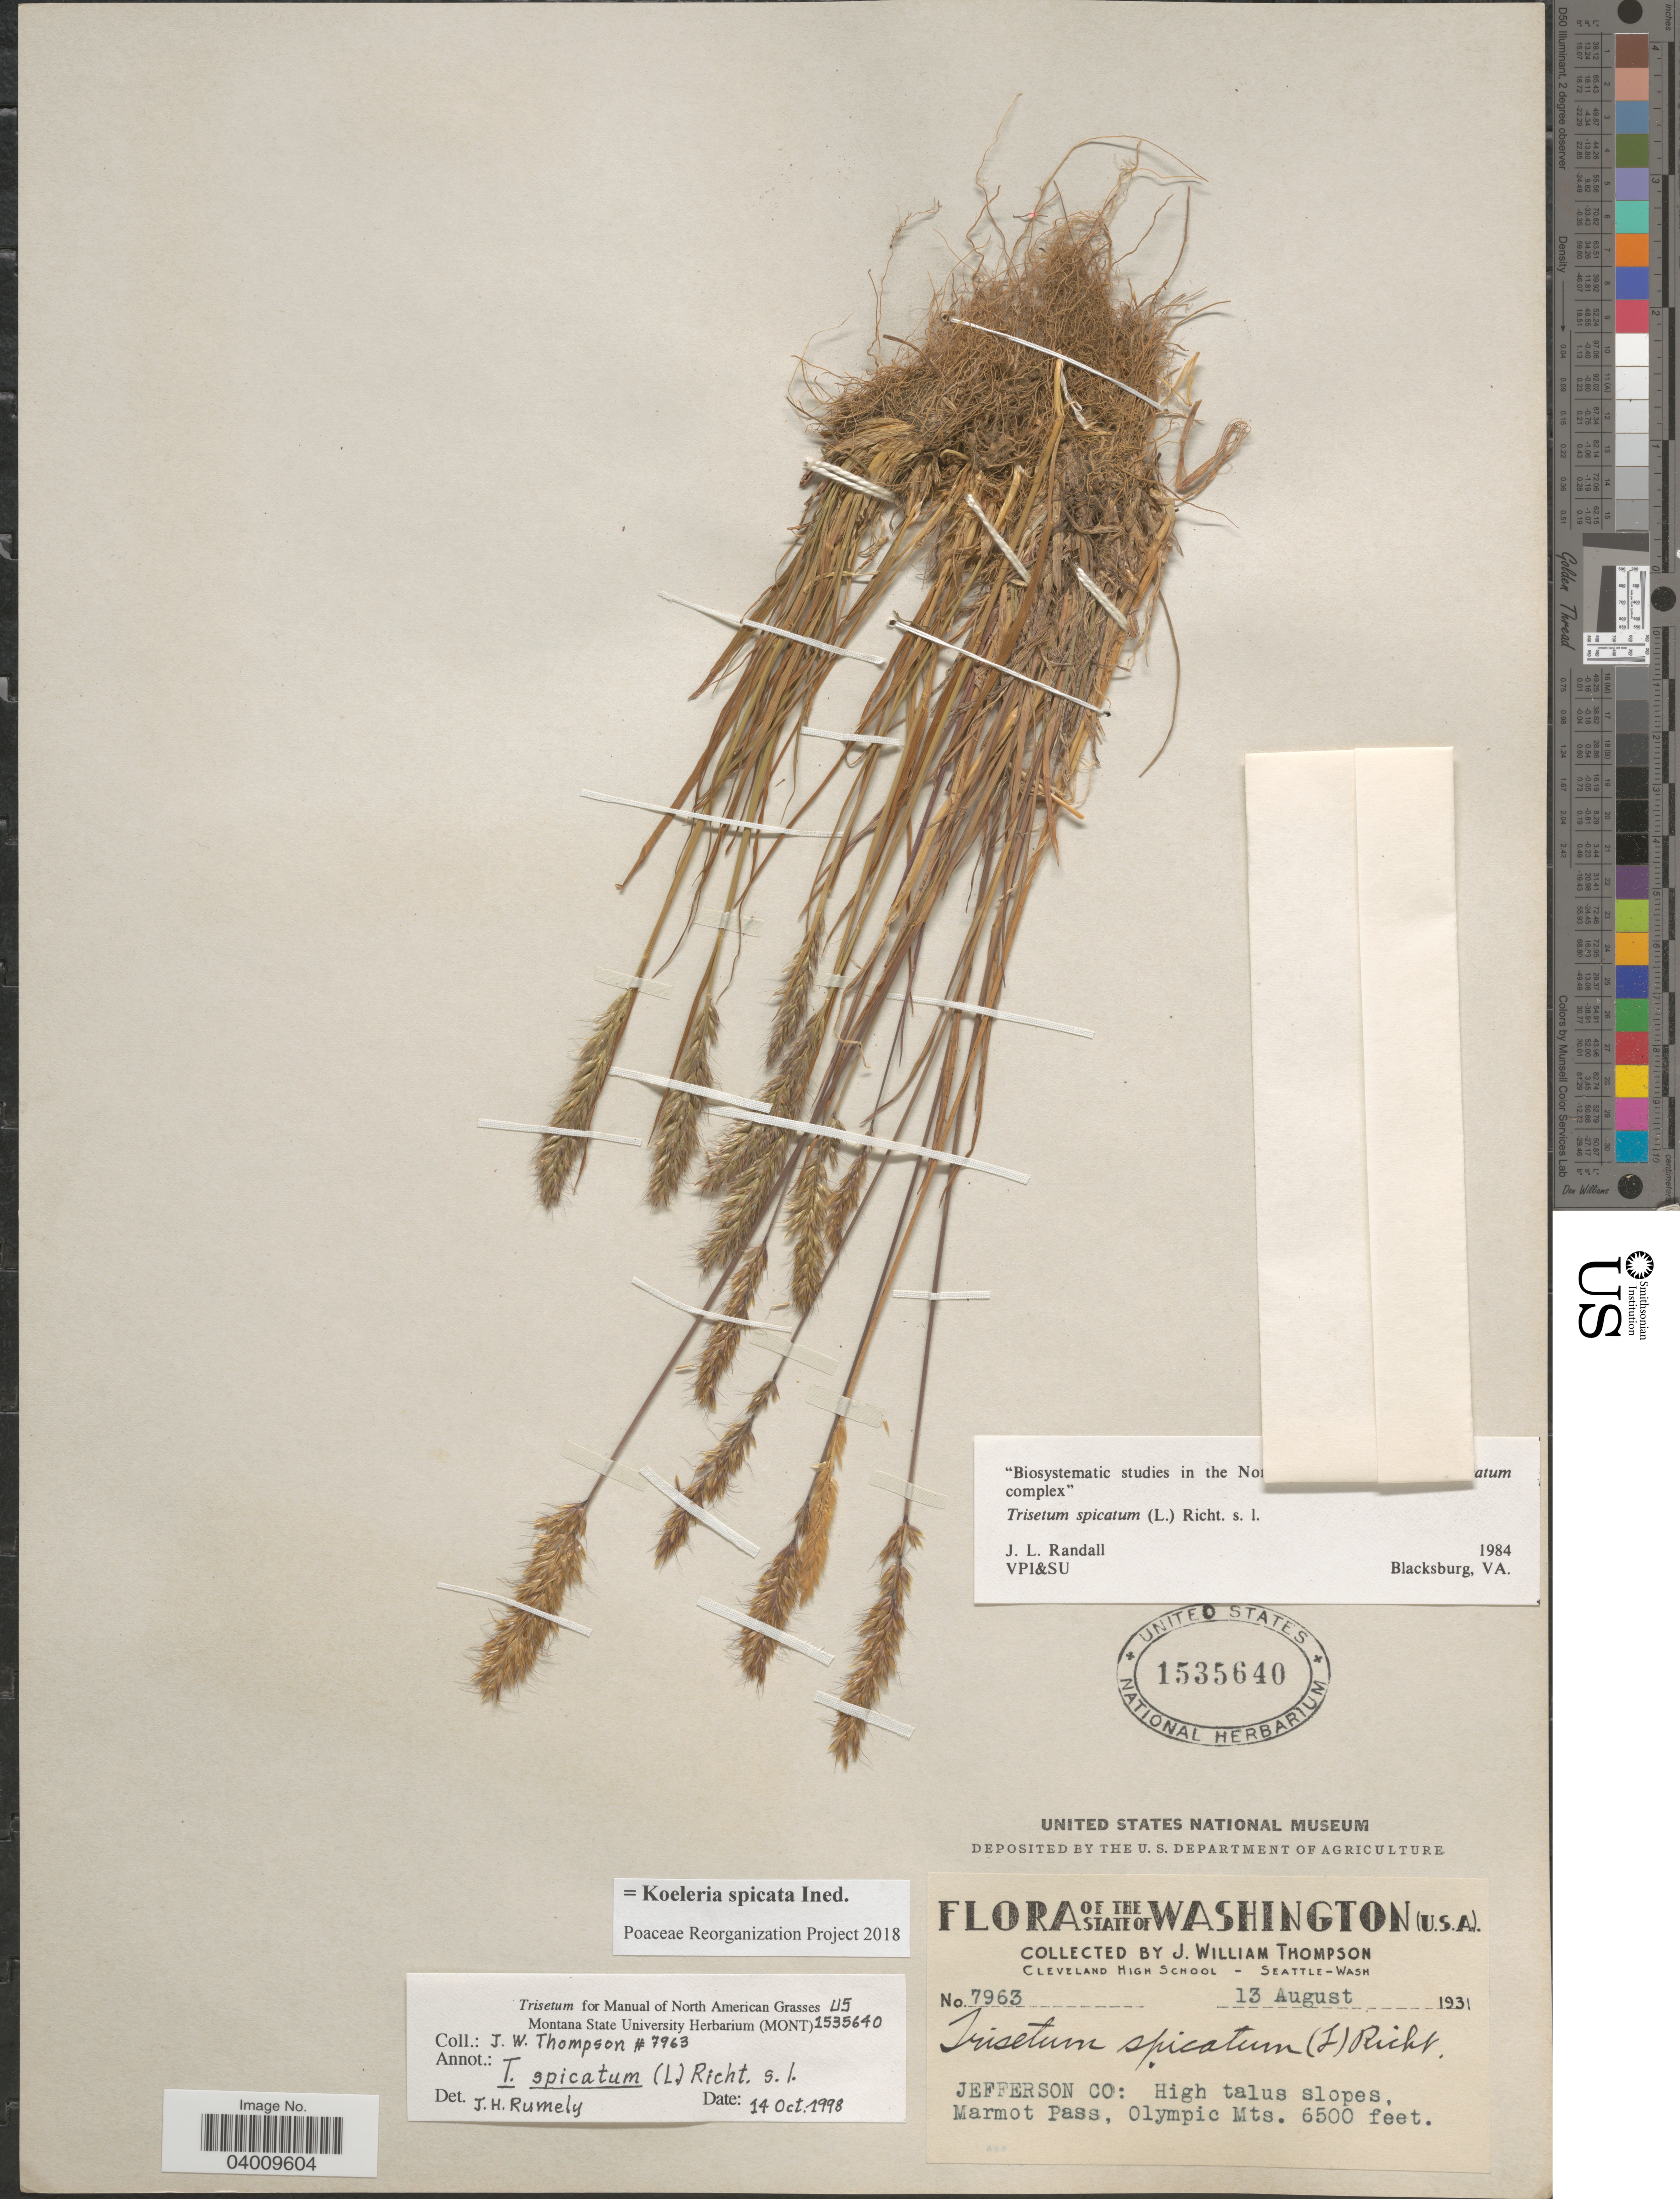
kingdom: Plantae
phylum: Tracheophyta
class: Liliopsida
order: Poales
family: Poaceae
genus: Koeleria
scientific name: Koeleria spicata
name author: (L.) Barberá et al.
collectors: J. W. Thompson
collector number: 7963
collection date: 1931-08-13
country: United States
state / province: Washington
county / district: Jefferson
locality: Jefferson Co: High talus slopes. Marmot Pass, Olympic Mts.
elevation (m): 1981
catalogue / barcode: US 1535640